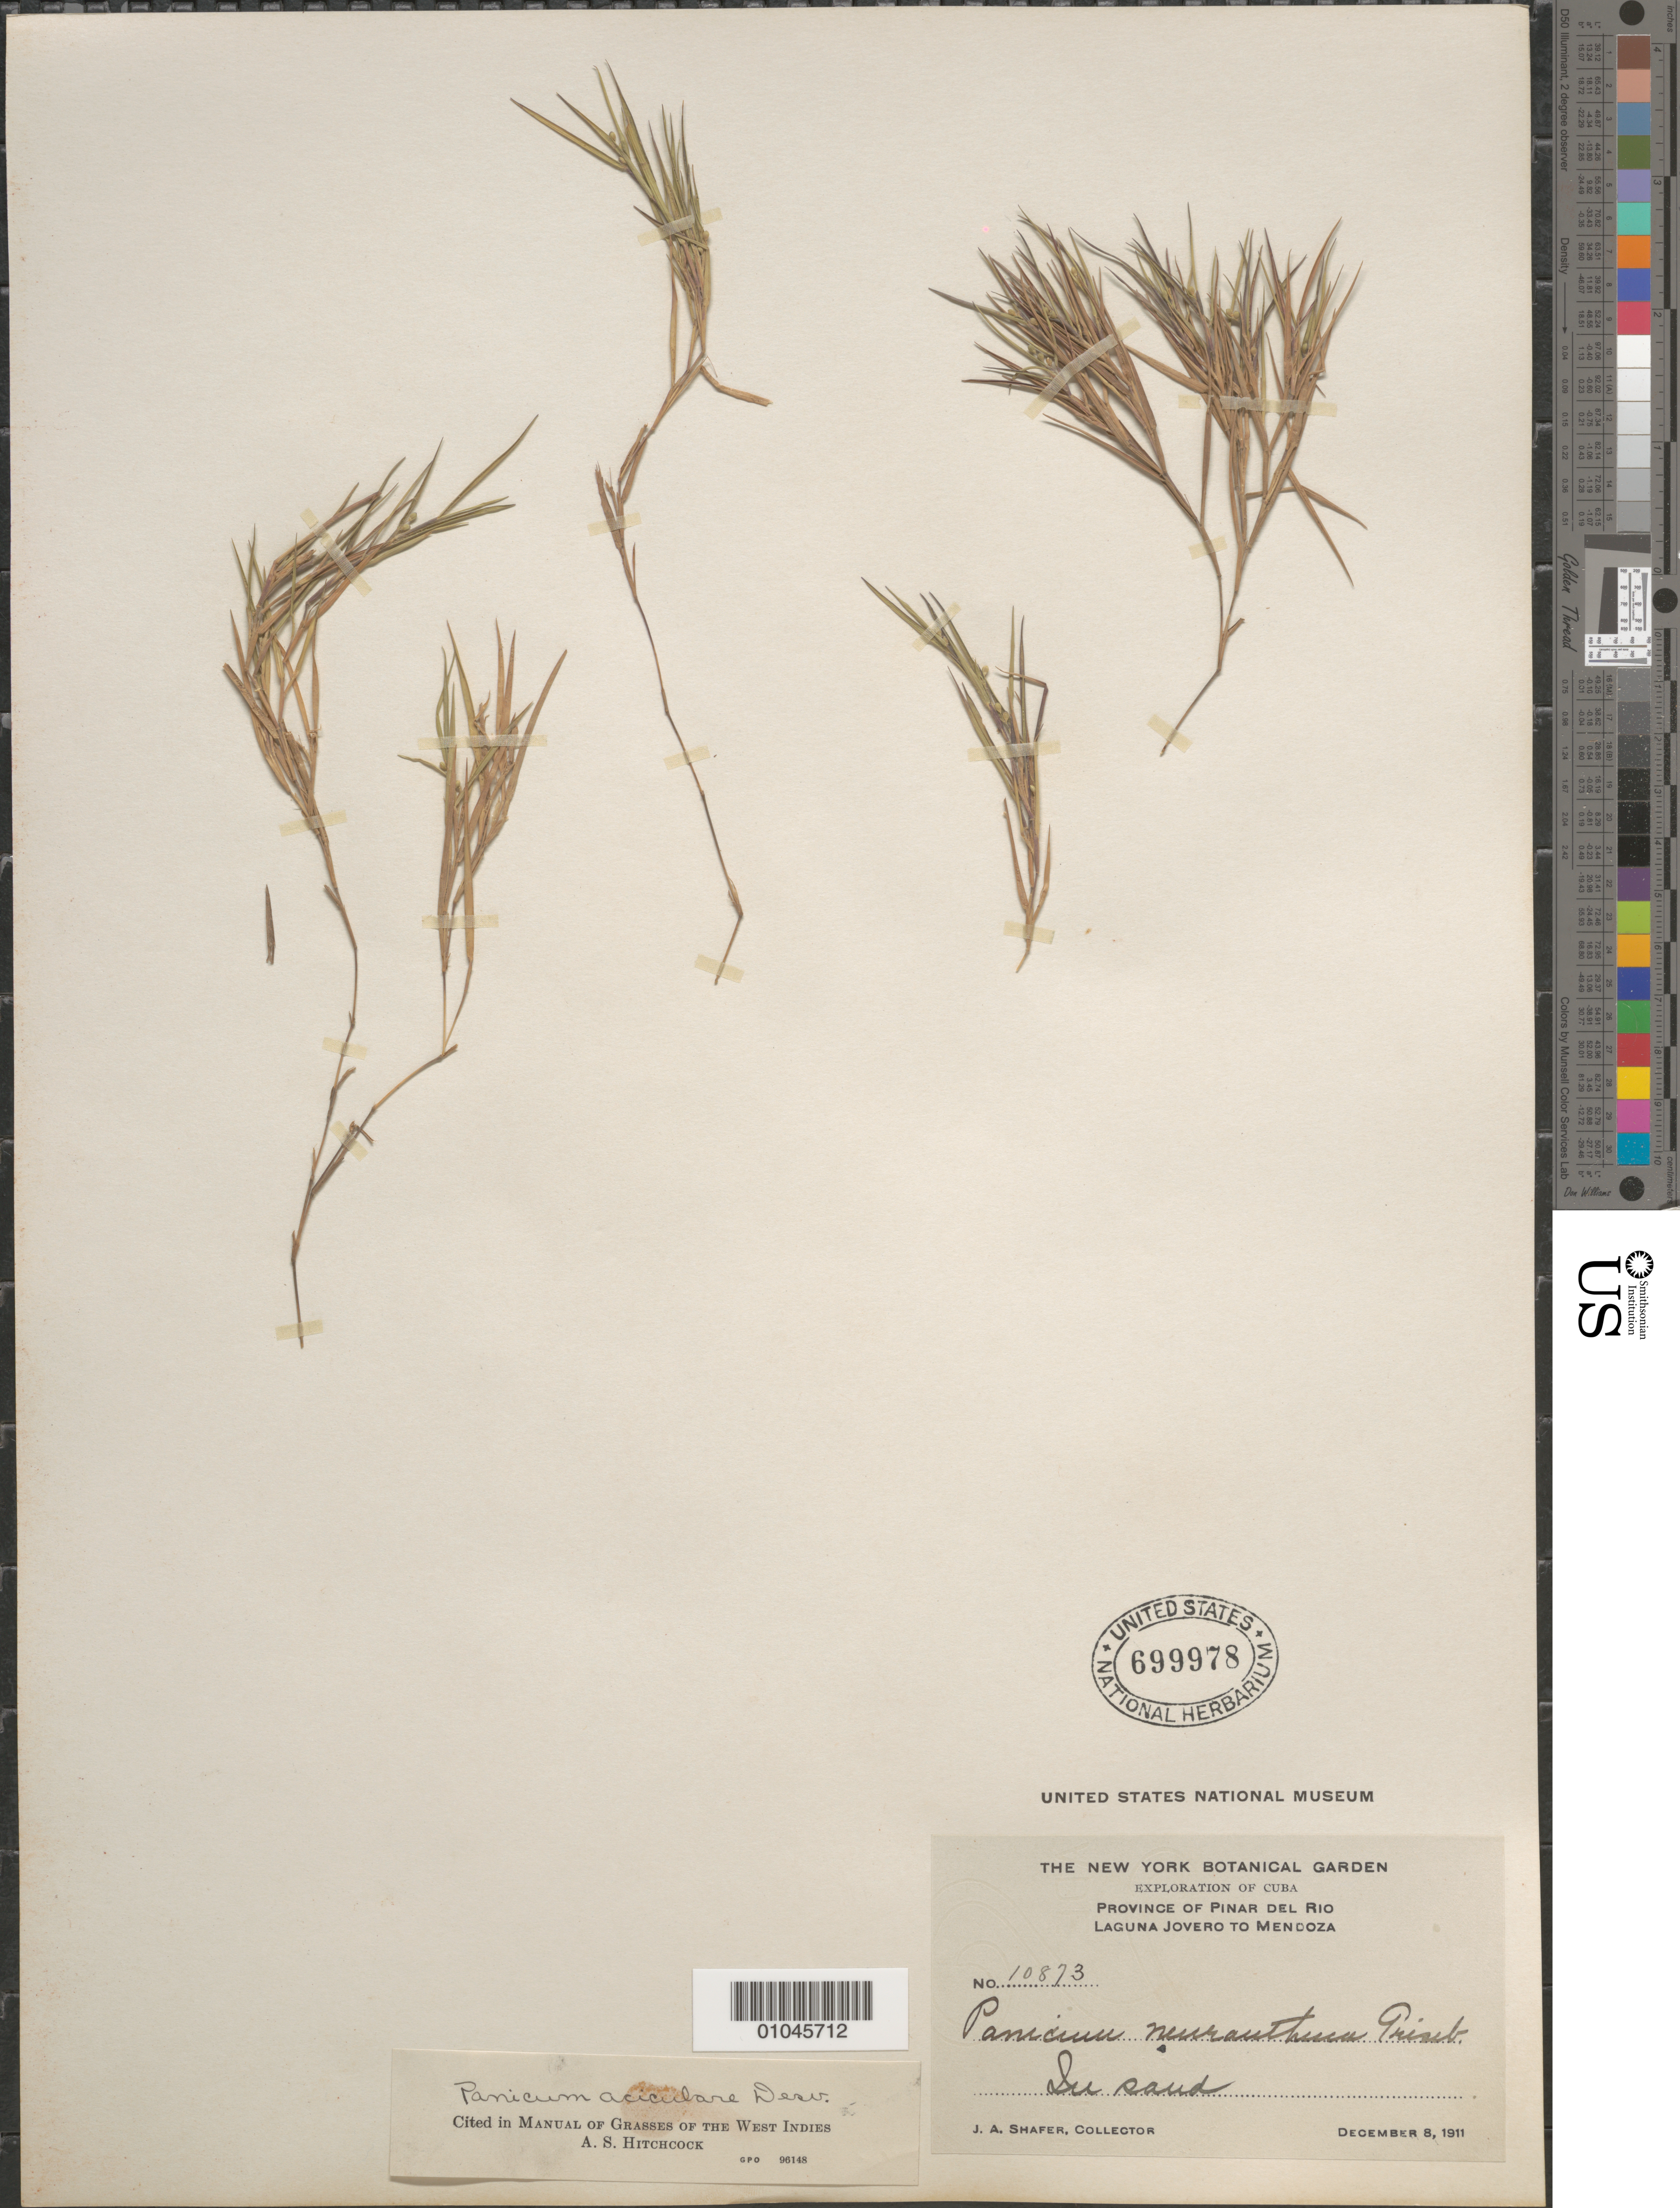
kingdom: Plantae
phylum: Tracheophyta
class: Liliopsida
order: Poales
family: Poaceae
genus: Panicum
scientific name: Panicum aciculare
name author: Desv. ex Poir.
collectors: J. A. Shafer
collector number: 10873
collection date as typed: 08 Dec 1911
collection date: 1911-12-08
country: Cuba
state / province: Pinar del Rio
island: Cuba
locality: Laguna Jovero to Mendoza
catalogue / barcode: US 699978